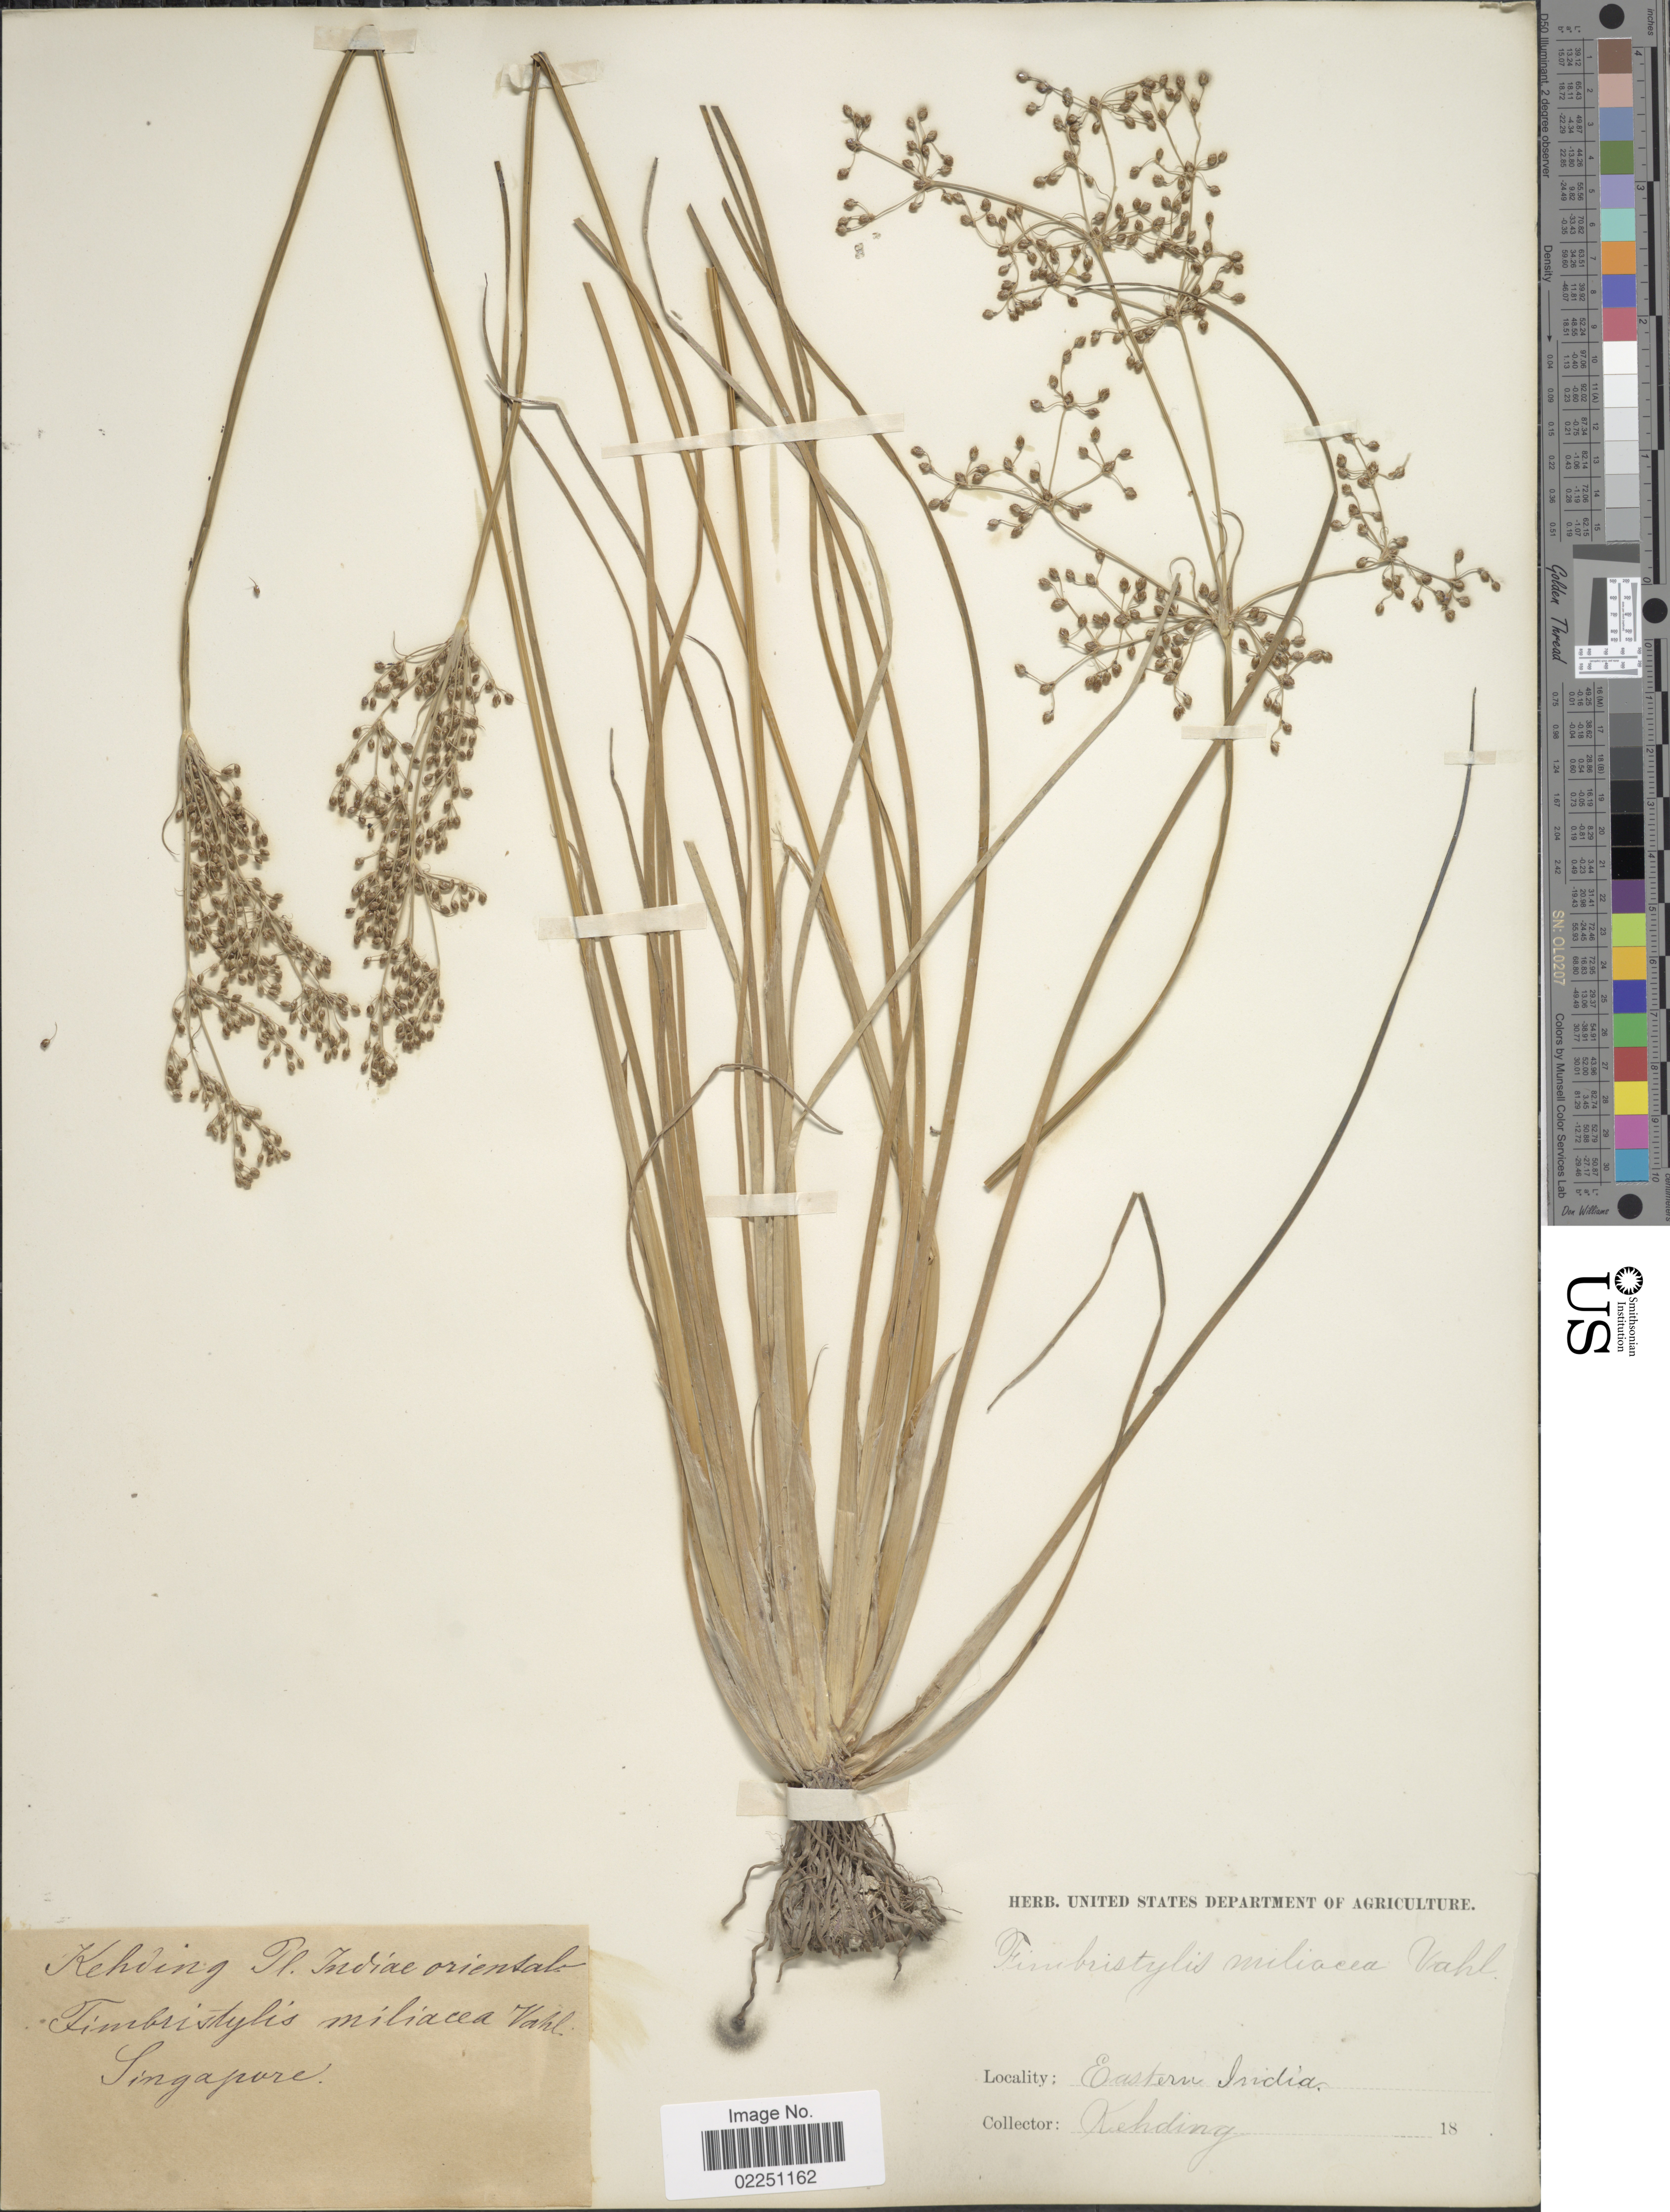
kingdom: Plantae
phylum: Tracheophyta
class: Liliopsida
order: Poales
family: Cyperaceae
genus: Fimbristylis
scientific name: Fimbristylis littoralis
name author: Gaudich.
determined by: Strong, M. T., (US), Smithsonian Institution - National Museum of Natural History (UNITED STATES)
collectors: Kehding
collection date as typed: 18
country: India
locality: India oriental. Eastern India. Singapore